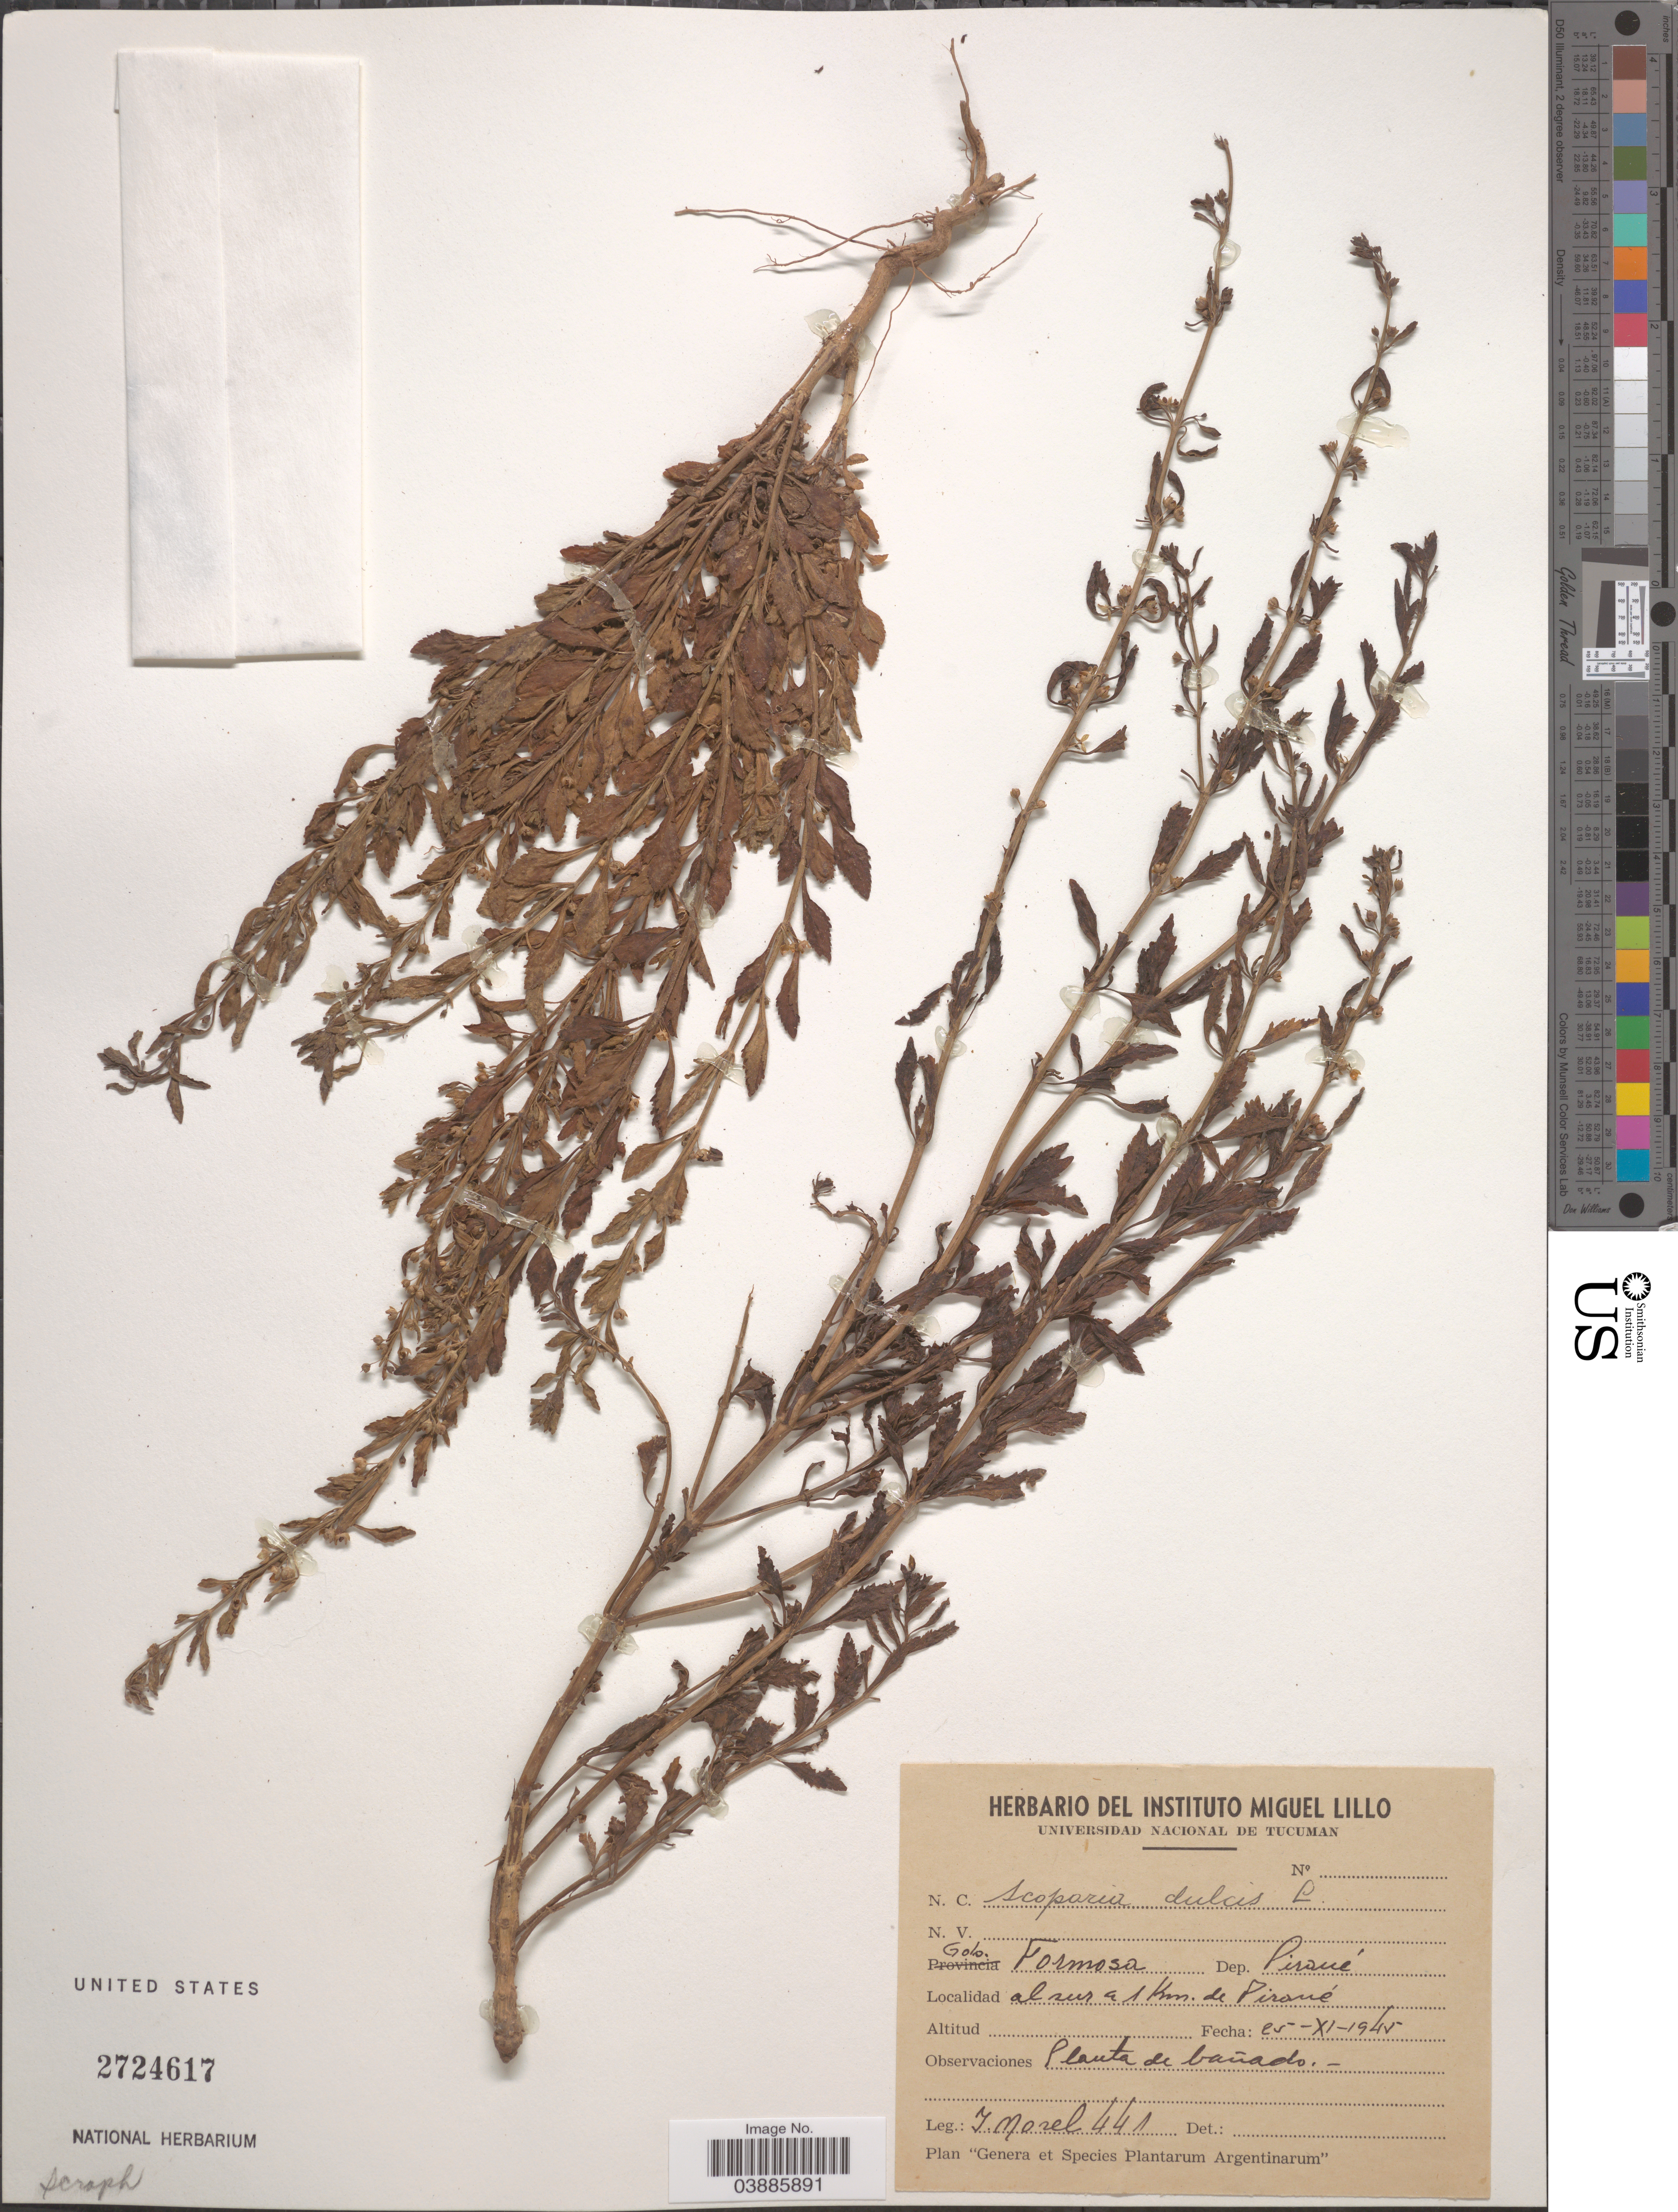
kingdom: Plantae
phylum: Tracheophyta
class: Magnoliopsida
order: Lamiales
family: Plantaginaceae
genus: Scoparia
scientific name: Scoparia dulcis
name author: L.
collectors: I. Morel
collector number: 441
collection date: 1945-11-25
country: Argentina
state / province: Formosa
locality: Gob. Formosa. Dep. Pirané. Al sur a 1 Km. de Pirané.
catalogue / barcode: US 2724617